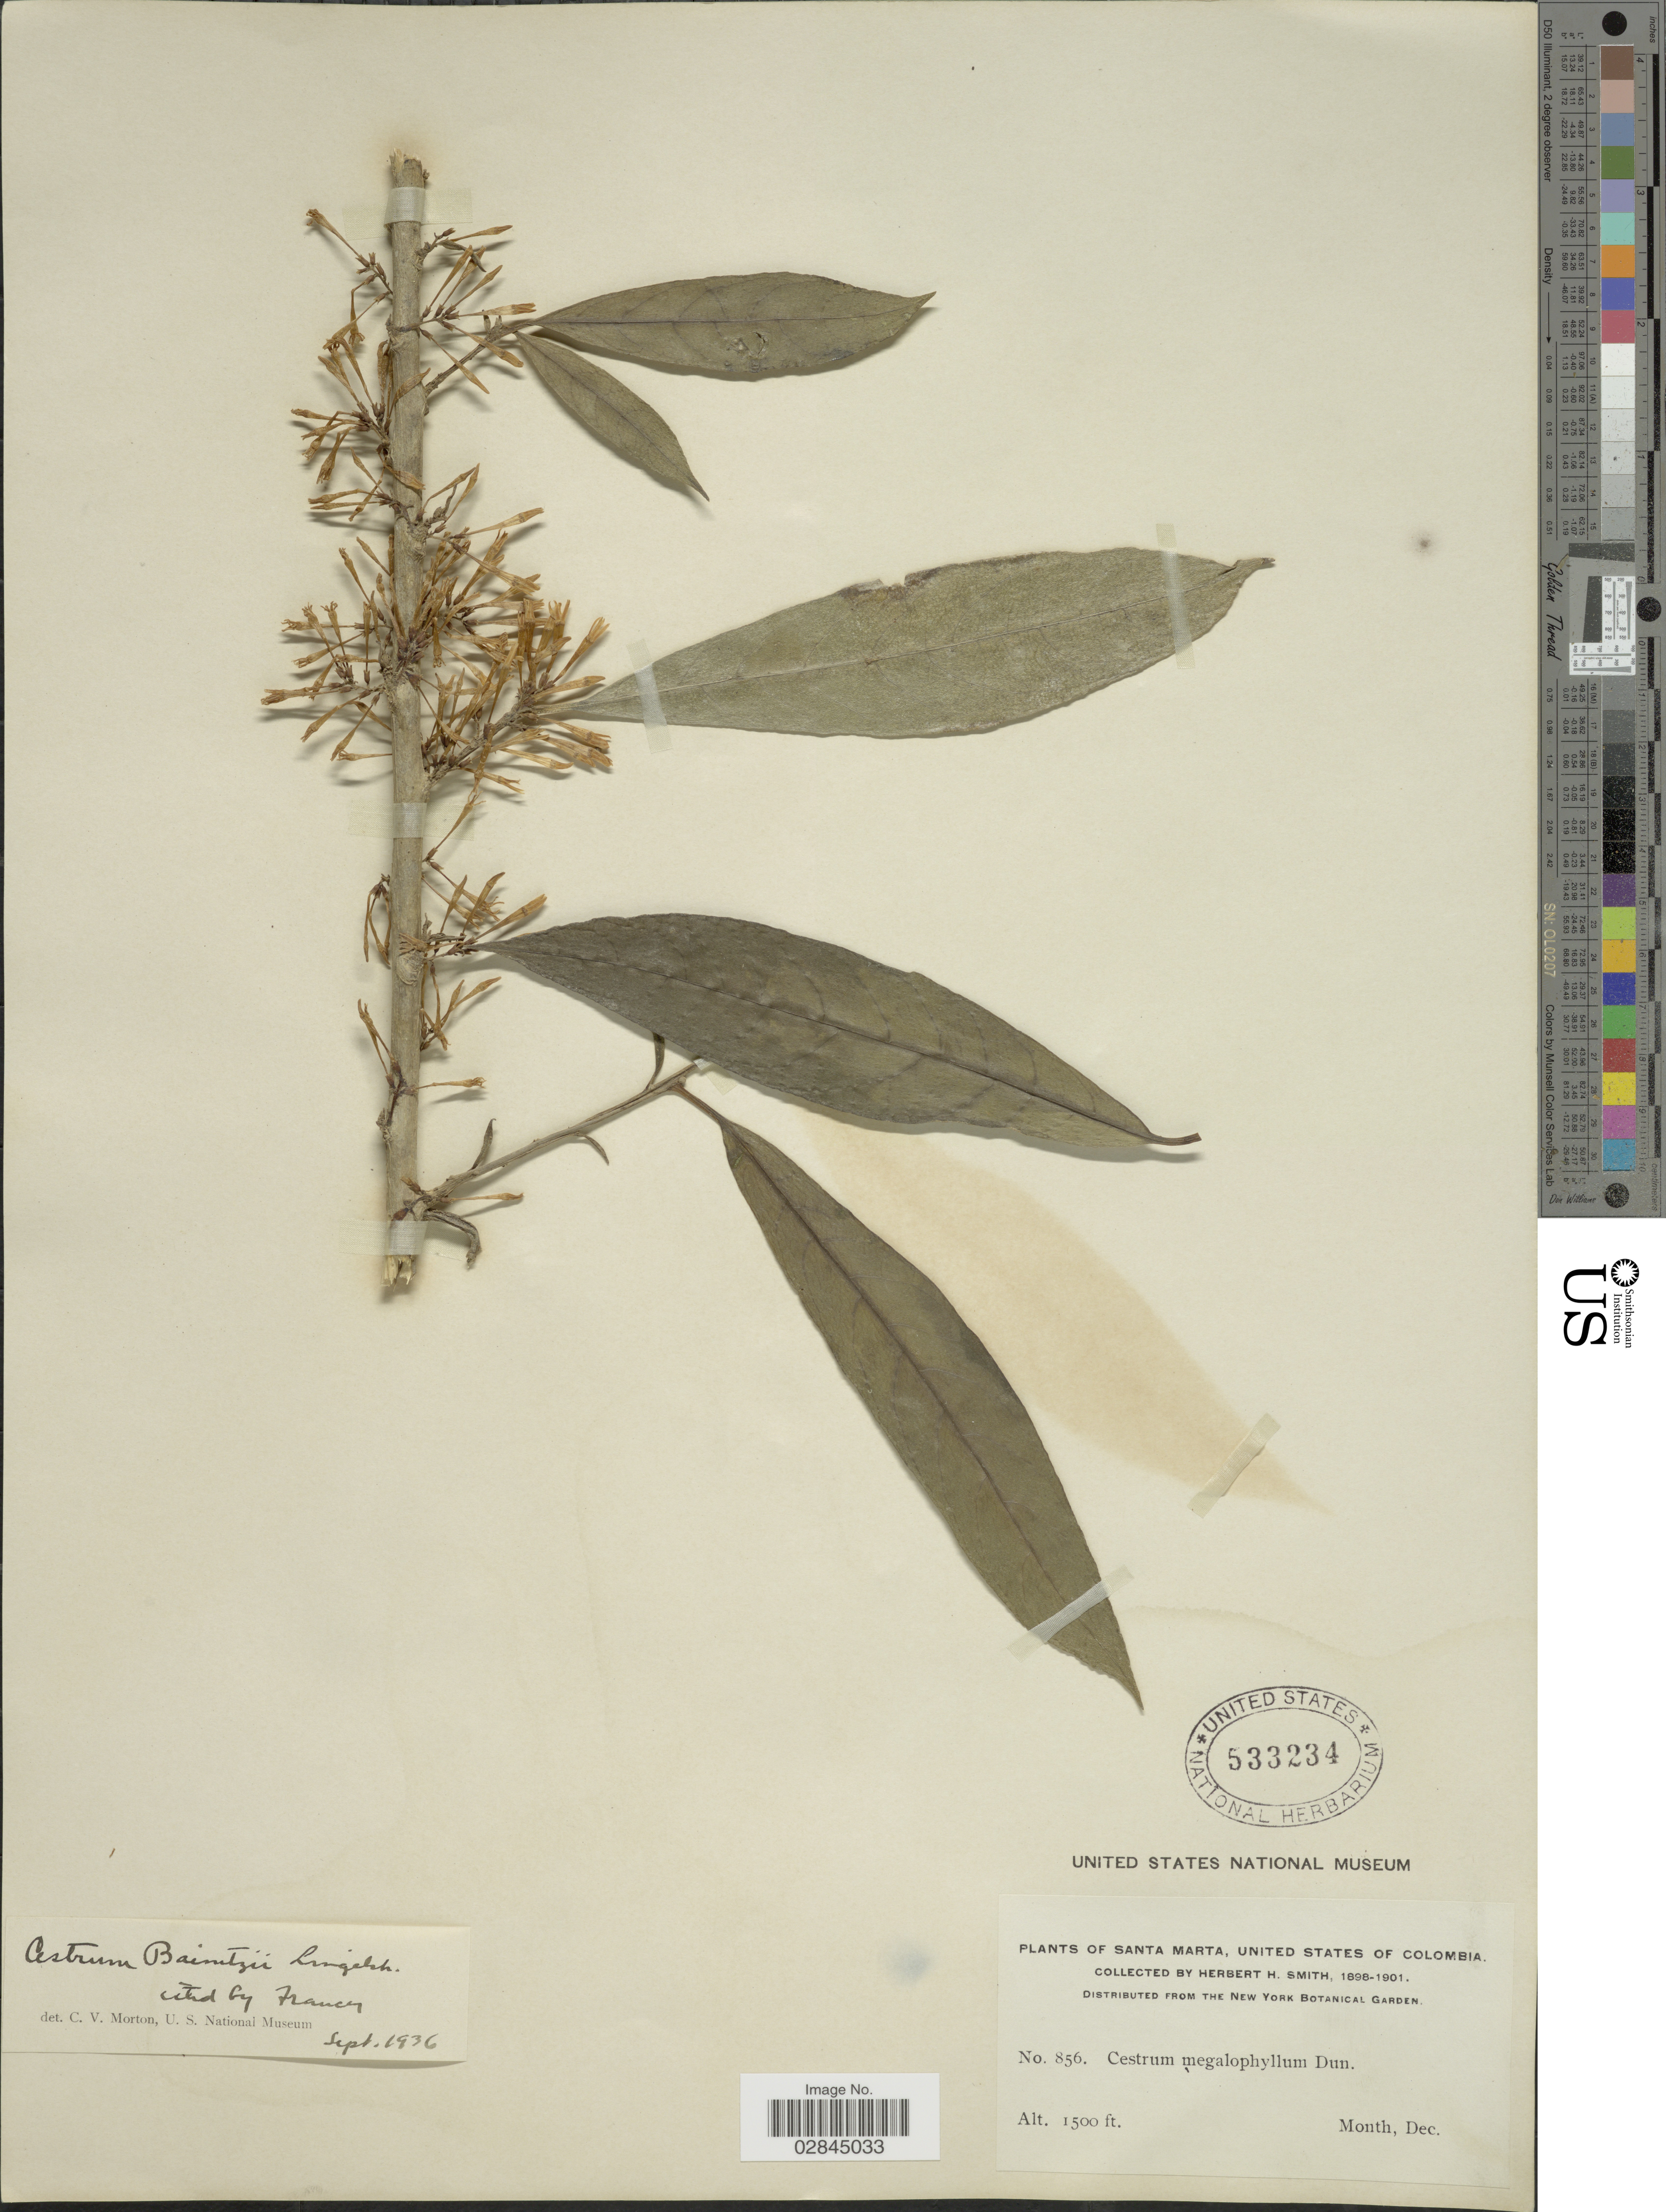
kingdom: Plantae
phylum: Tracheophyta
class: Magnoliopsida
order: Solanales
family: Solanaceae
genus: Cestrum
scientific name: Cestrum schlechtendahlii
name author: G. Don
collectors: Herbert H. Smith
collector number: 856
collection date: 1898-12/1901-12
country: Colombia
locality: Santa Marta.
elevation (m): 457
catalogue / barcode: US 533234